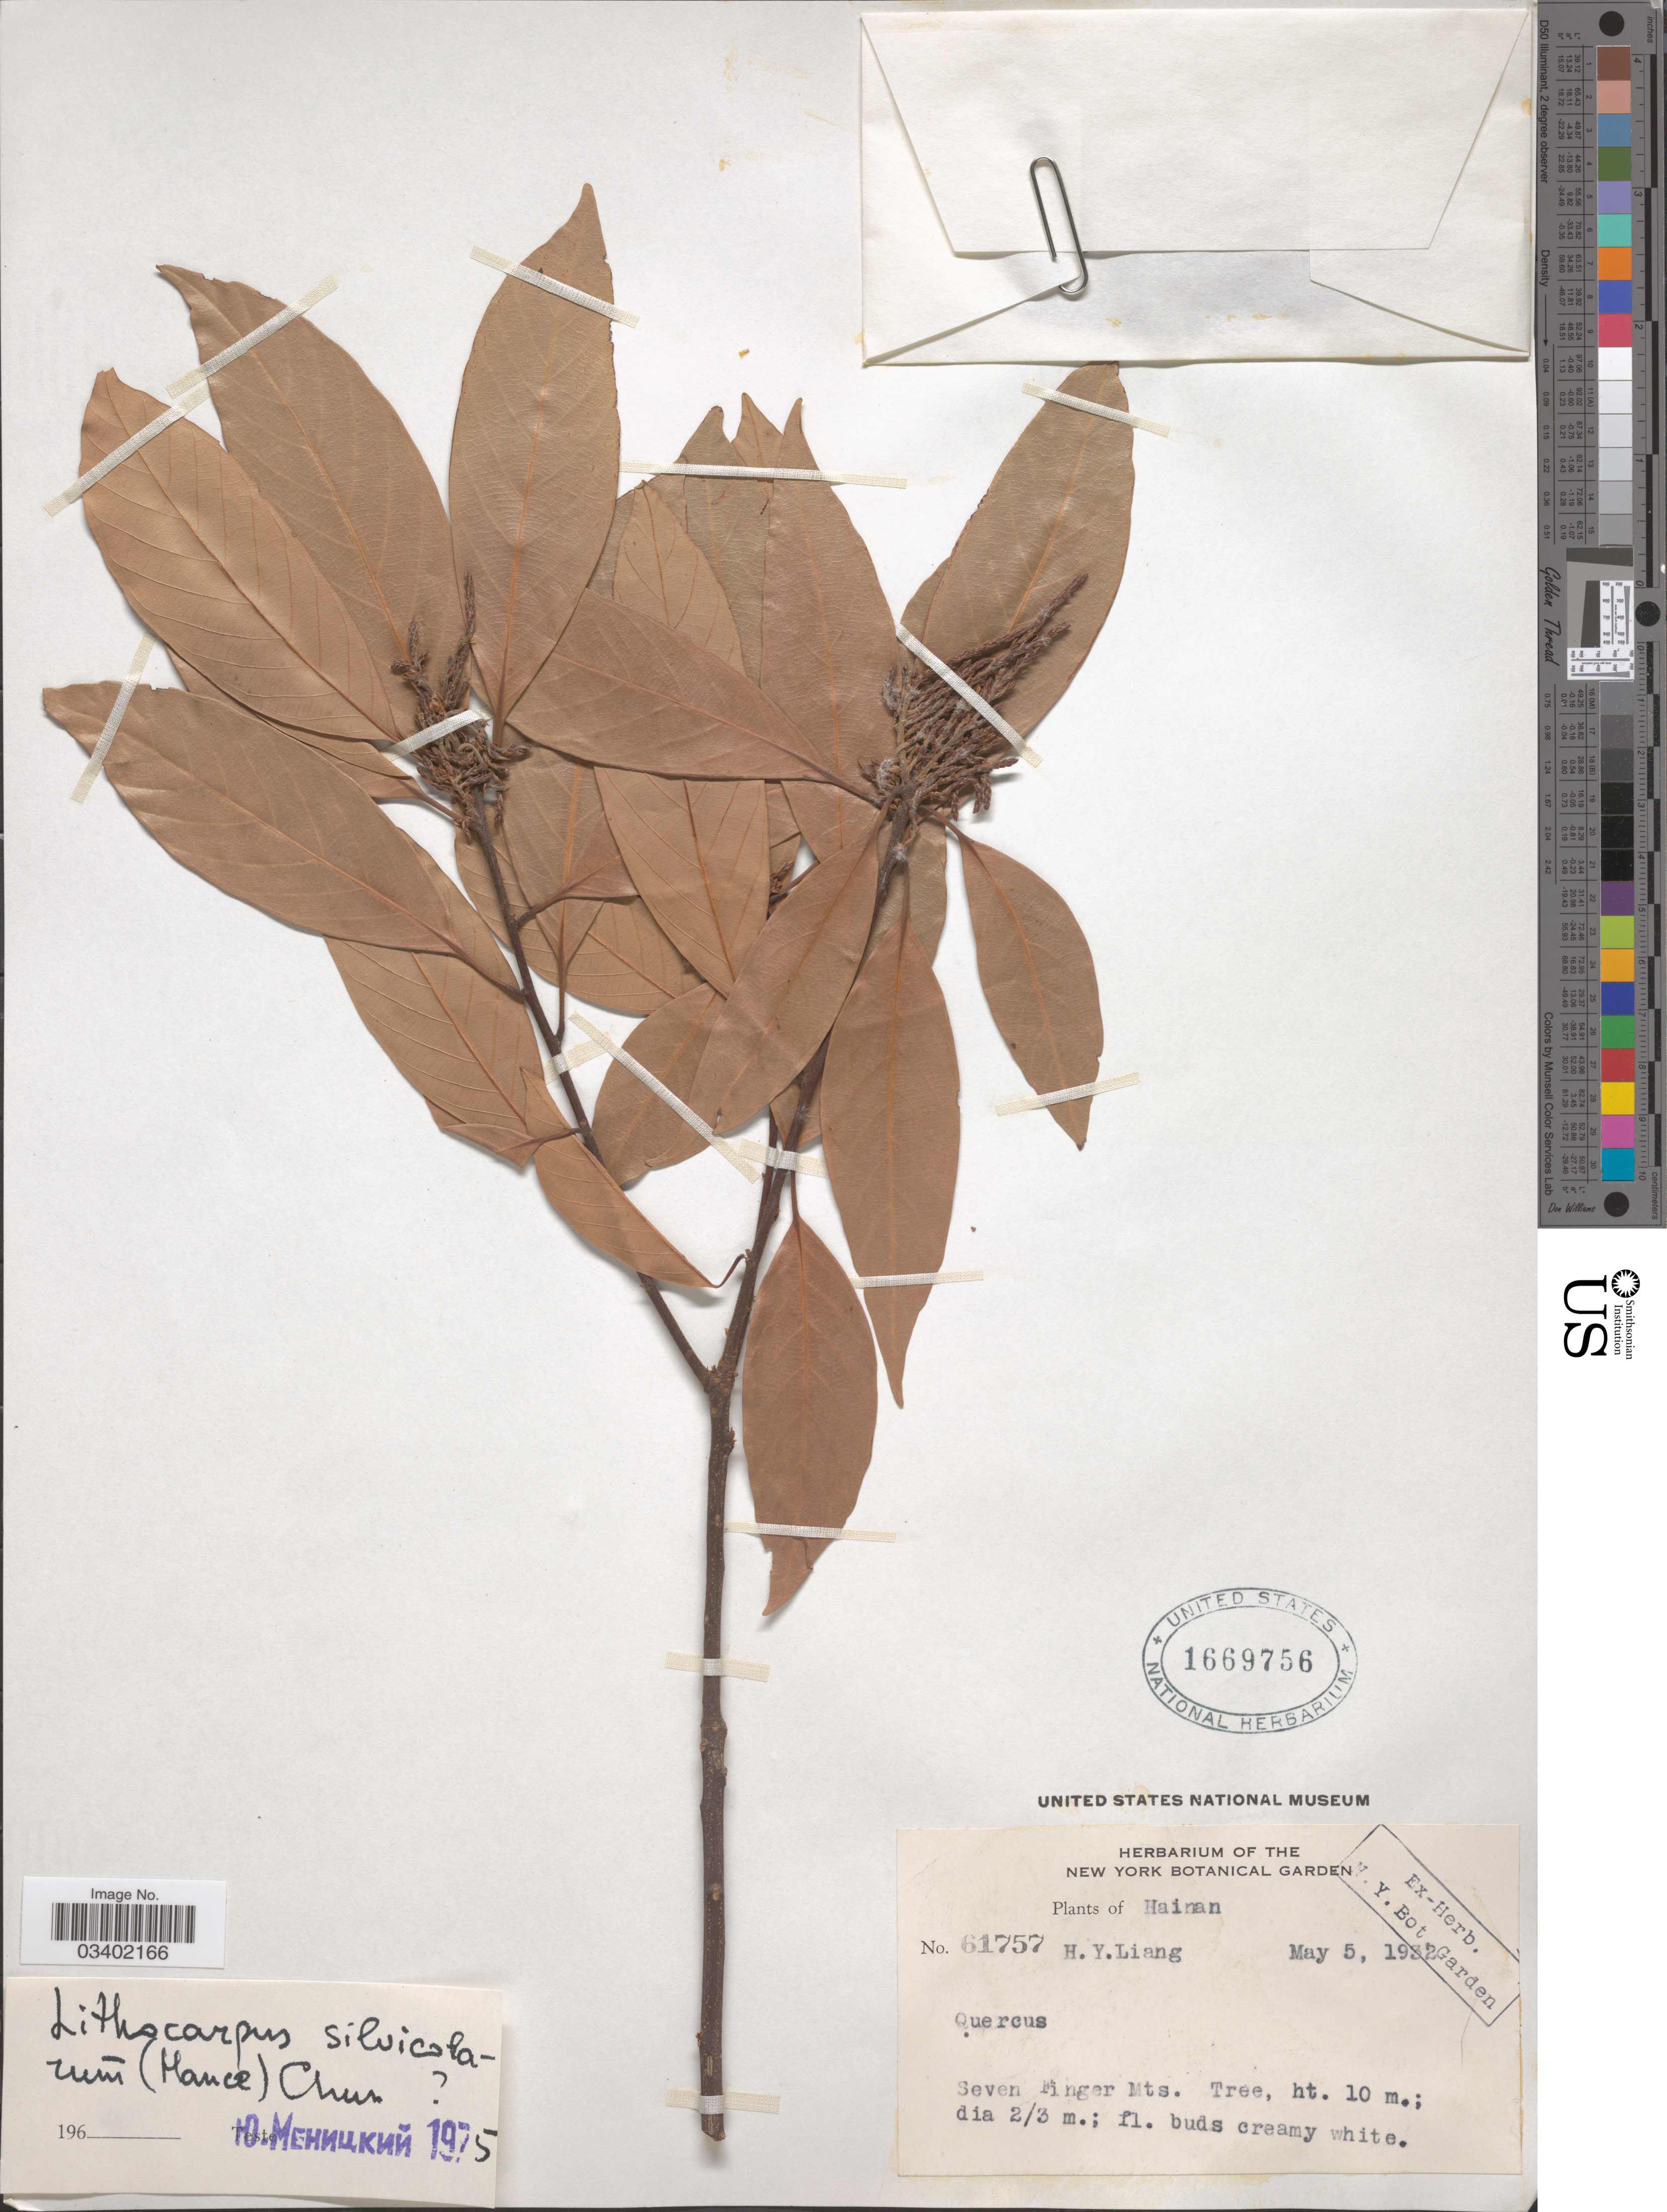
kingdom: Plantae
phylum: Tracheophyta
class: Magnoliopsida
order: Fagales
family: Betulaceae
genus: Betula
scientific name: Betula silvicolarum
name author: (Hance) Chun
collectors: H. Y. Liang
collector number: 61757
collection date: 1932-05-05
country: China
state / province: Hainan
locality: Seven Finger Mts.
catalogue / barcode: US 1669756